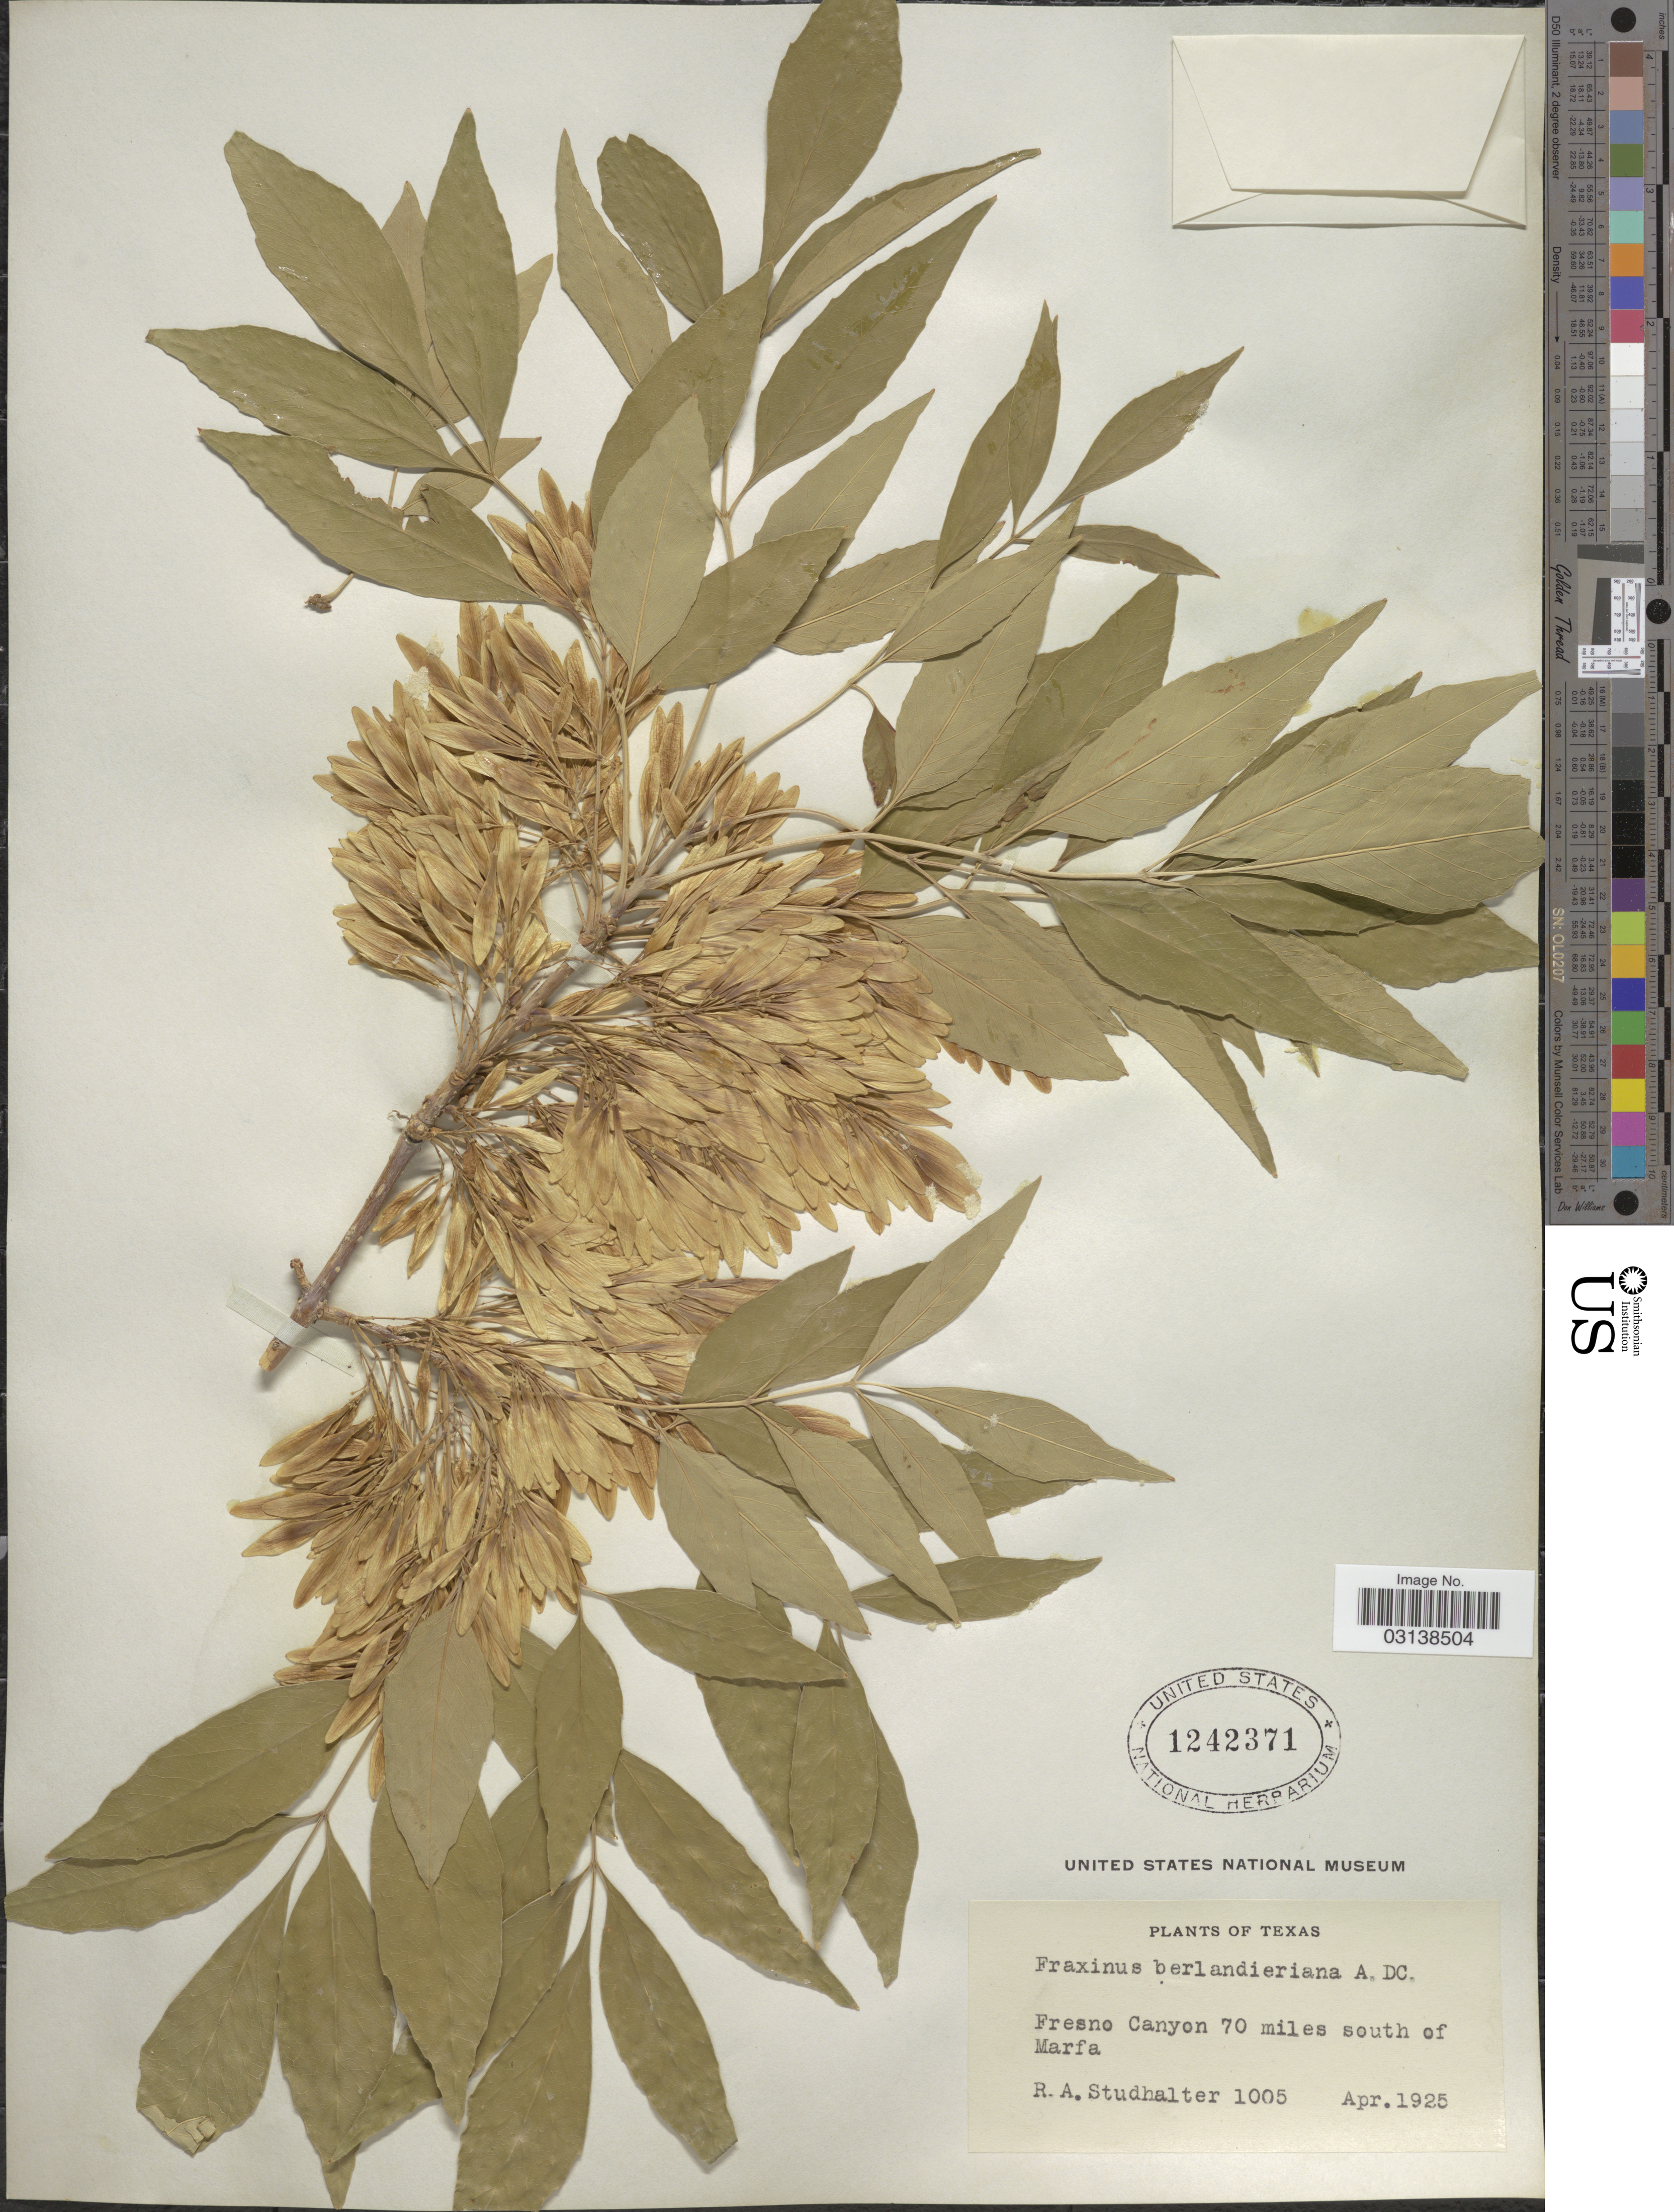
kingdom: Plantae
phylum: Tracheophyta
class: Magnoliopsida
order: Lamiales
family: Oleaceae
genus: Fraxinus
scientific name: Fraxinus berlandieriana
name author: A. DC.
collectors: R. Studhalter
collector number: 1005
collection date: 1925-04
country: United States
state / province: Texas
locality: Fresno Canyon 70 miles south of Marfa.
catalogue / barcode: US 1242371